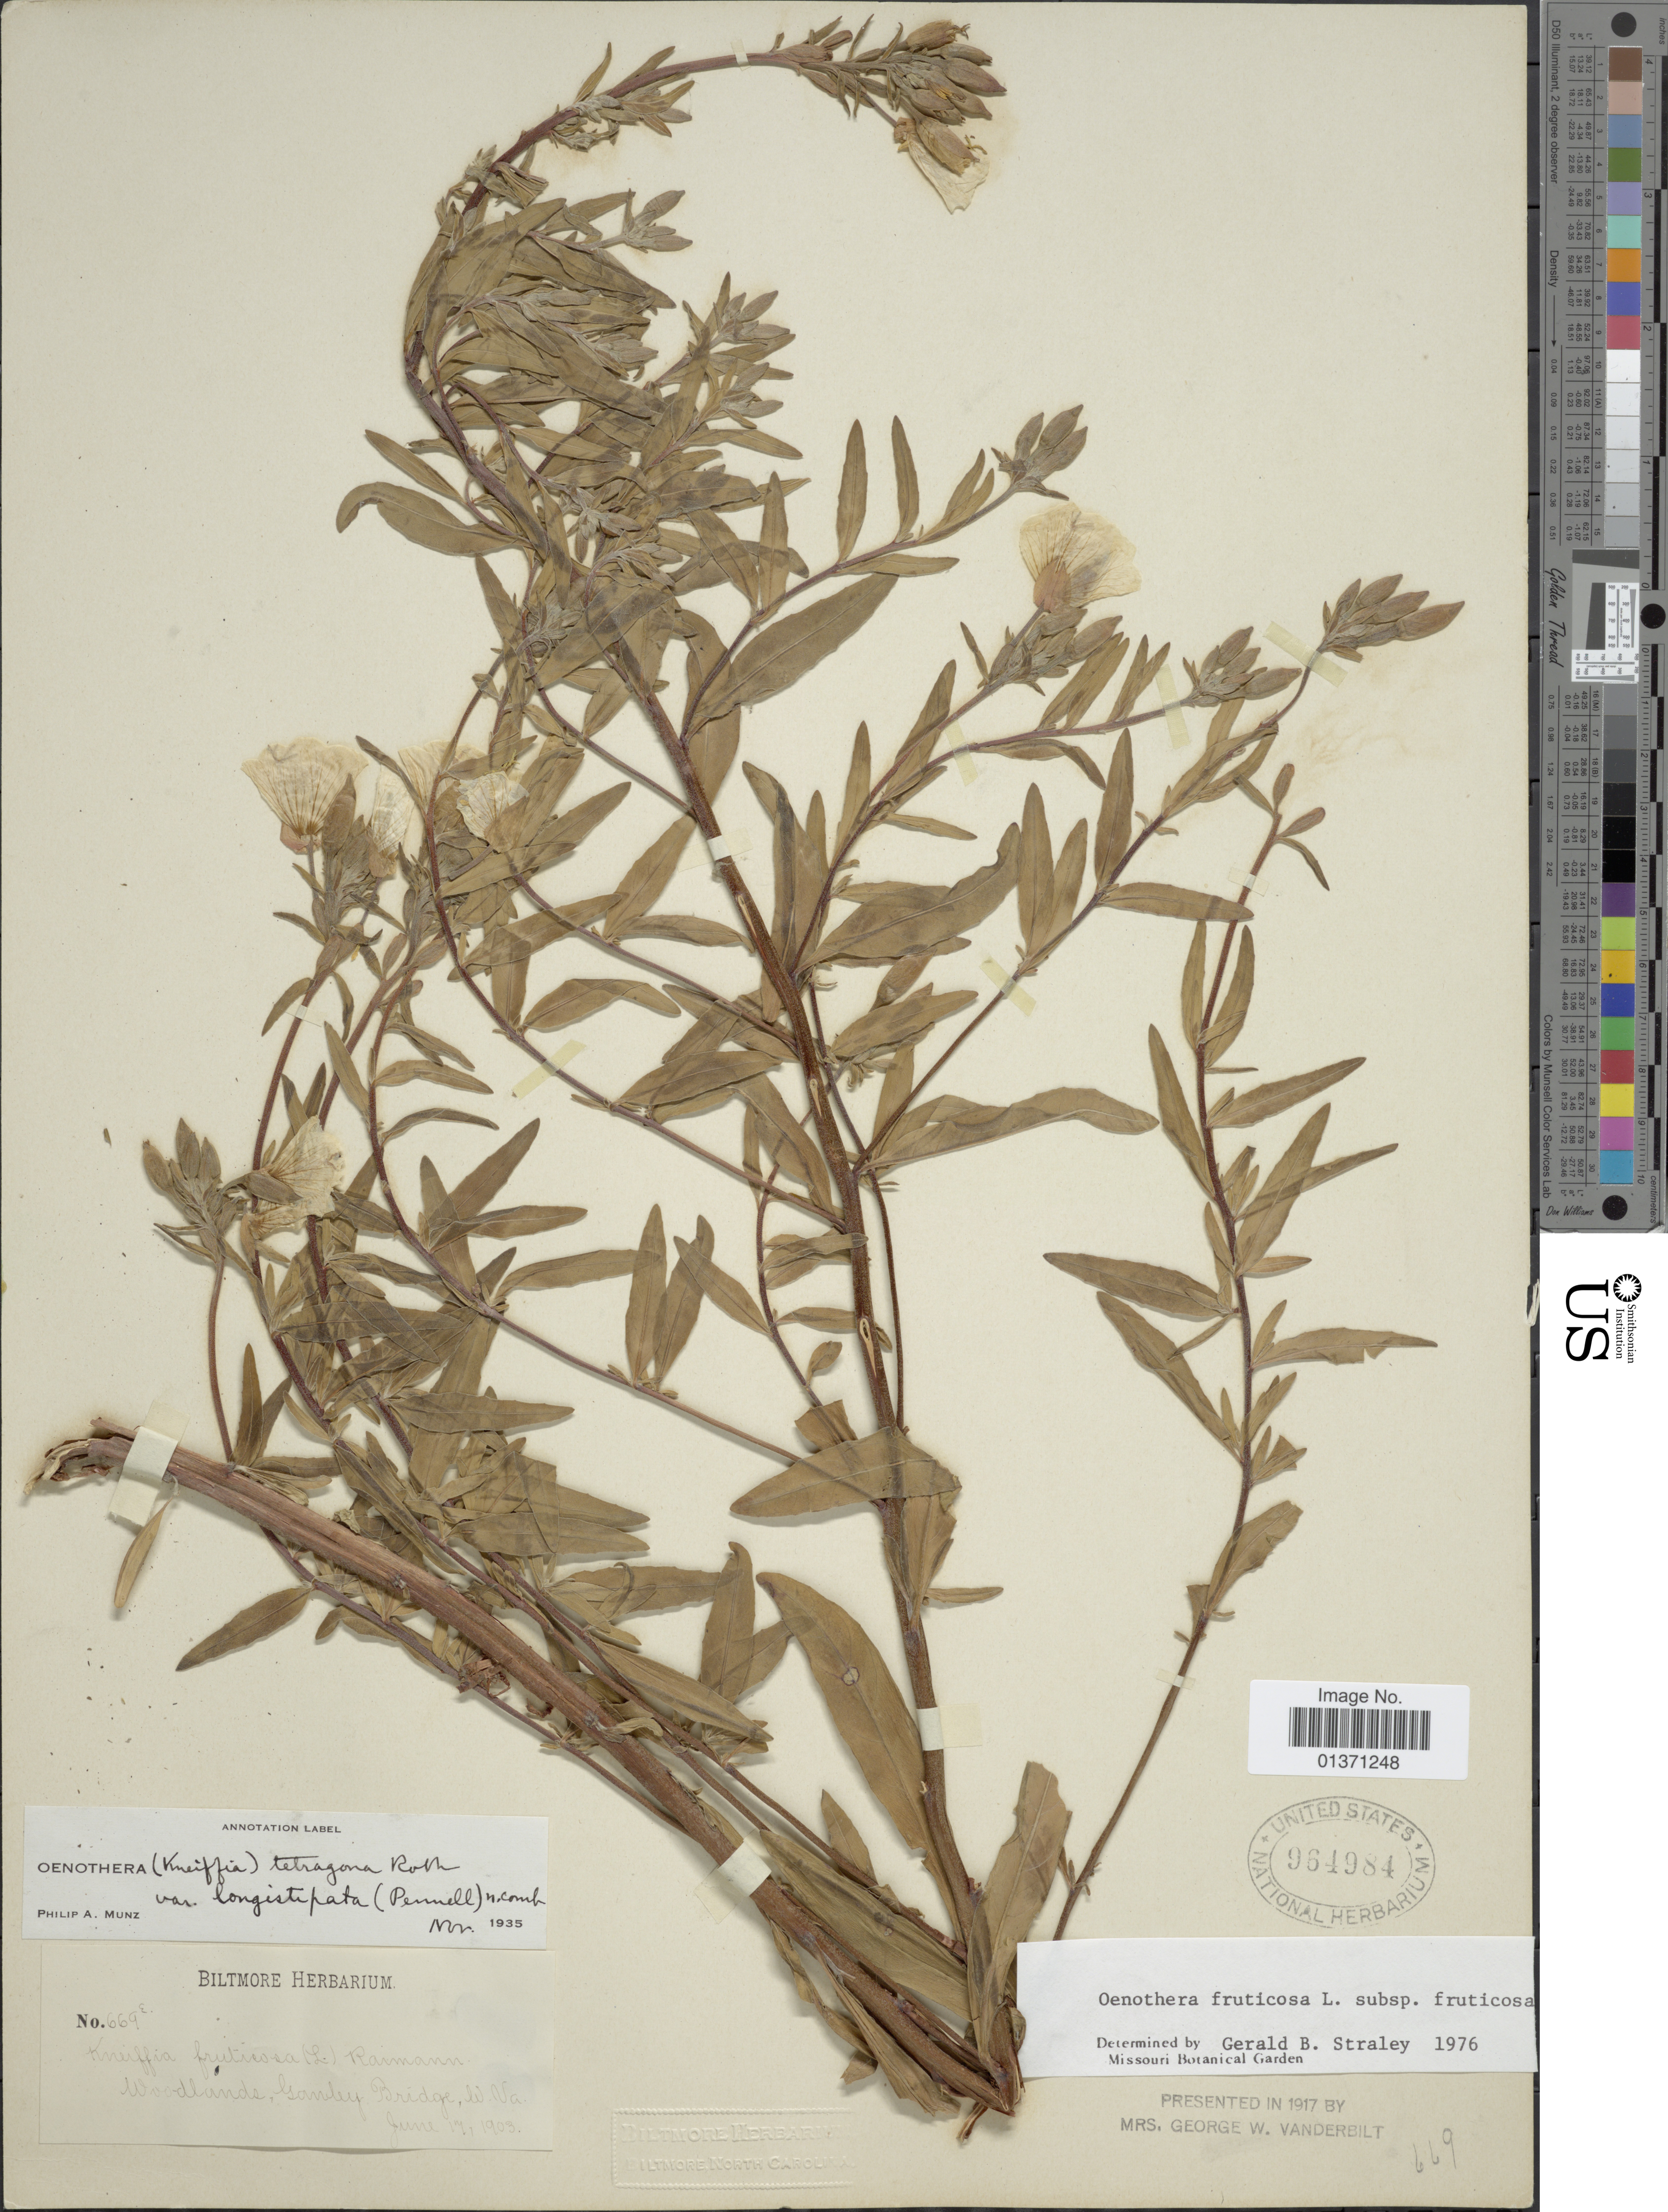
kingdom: Plantae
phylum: Tracheophyta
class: Magnoliopsida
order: Myrtales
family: Onagraceae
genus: Oenothera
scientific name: Oenothera fruticosa subsp. fruticosa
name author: L.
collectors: ex herb. Biltmore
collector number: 669e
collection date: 1903-06-17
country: United States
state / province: West Virginia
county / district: Nicholas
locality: Woodlands, Ganley Bridge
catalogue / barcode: US 964984